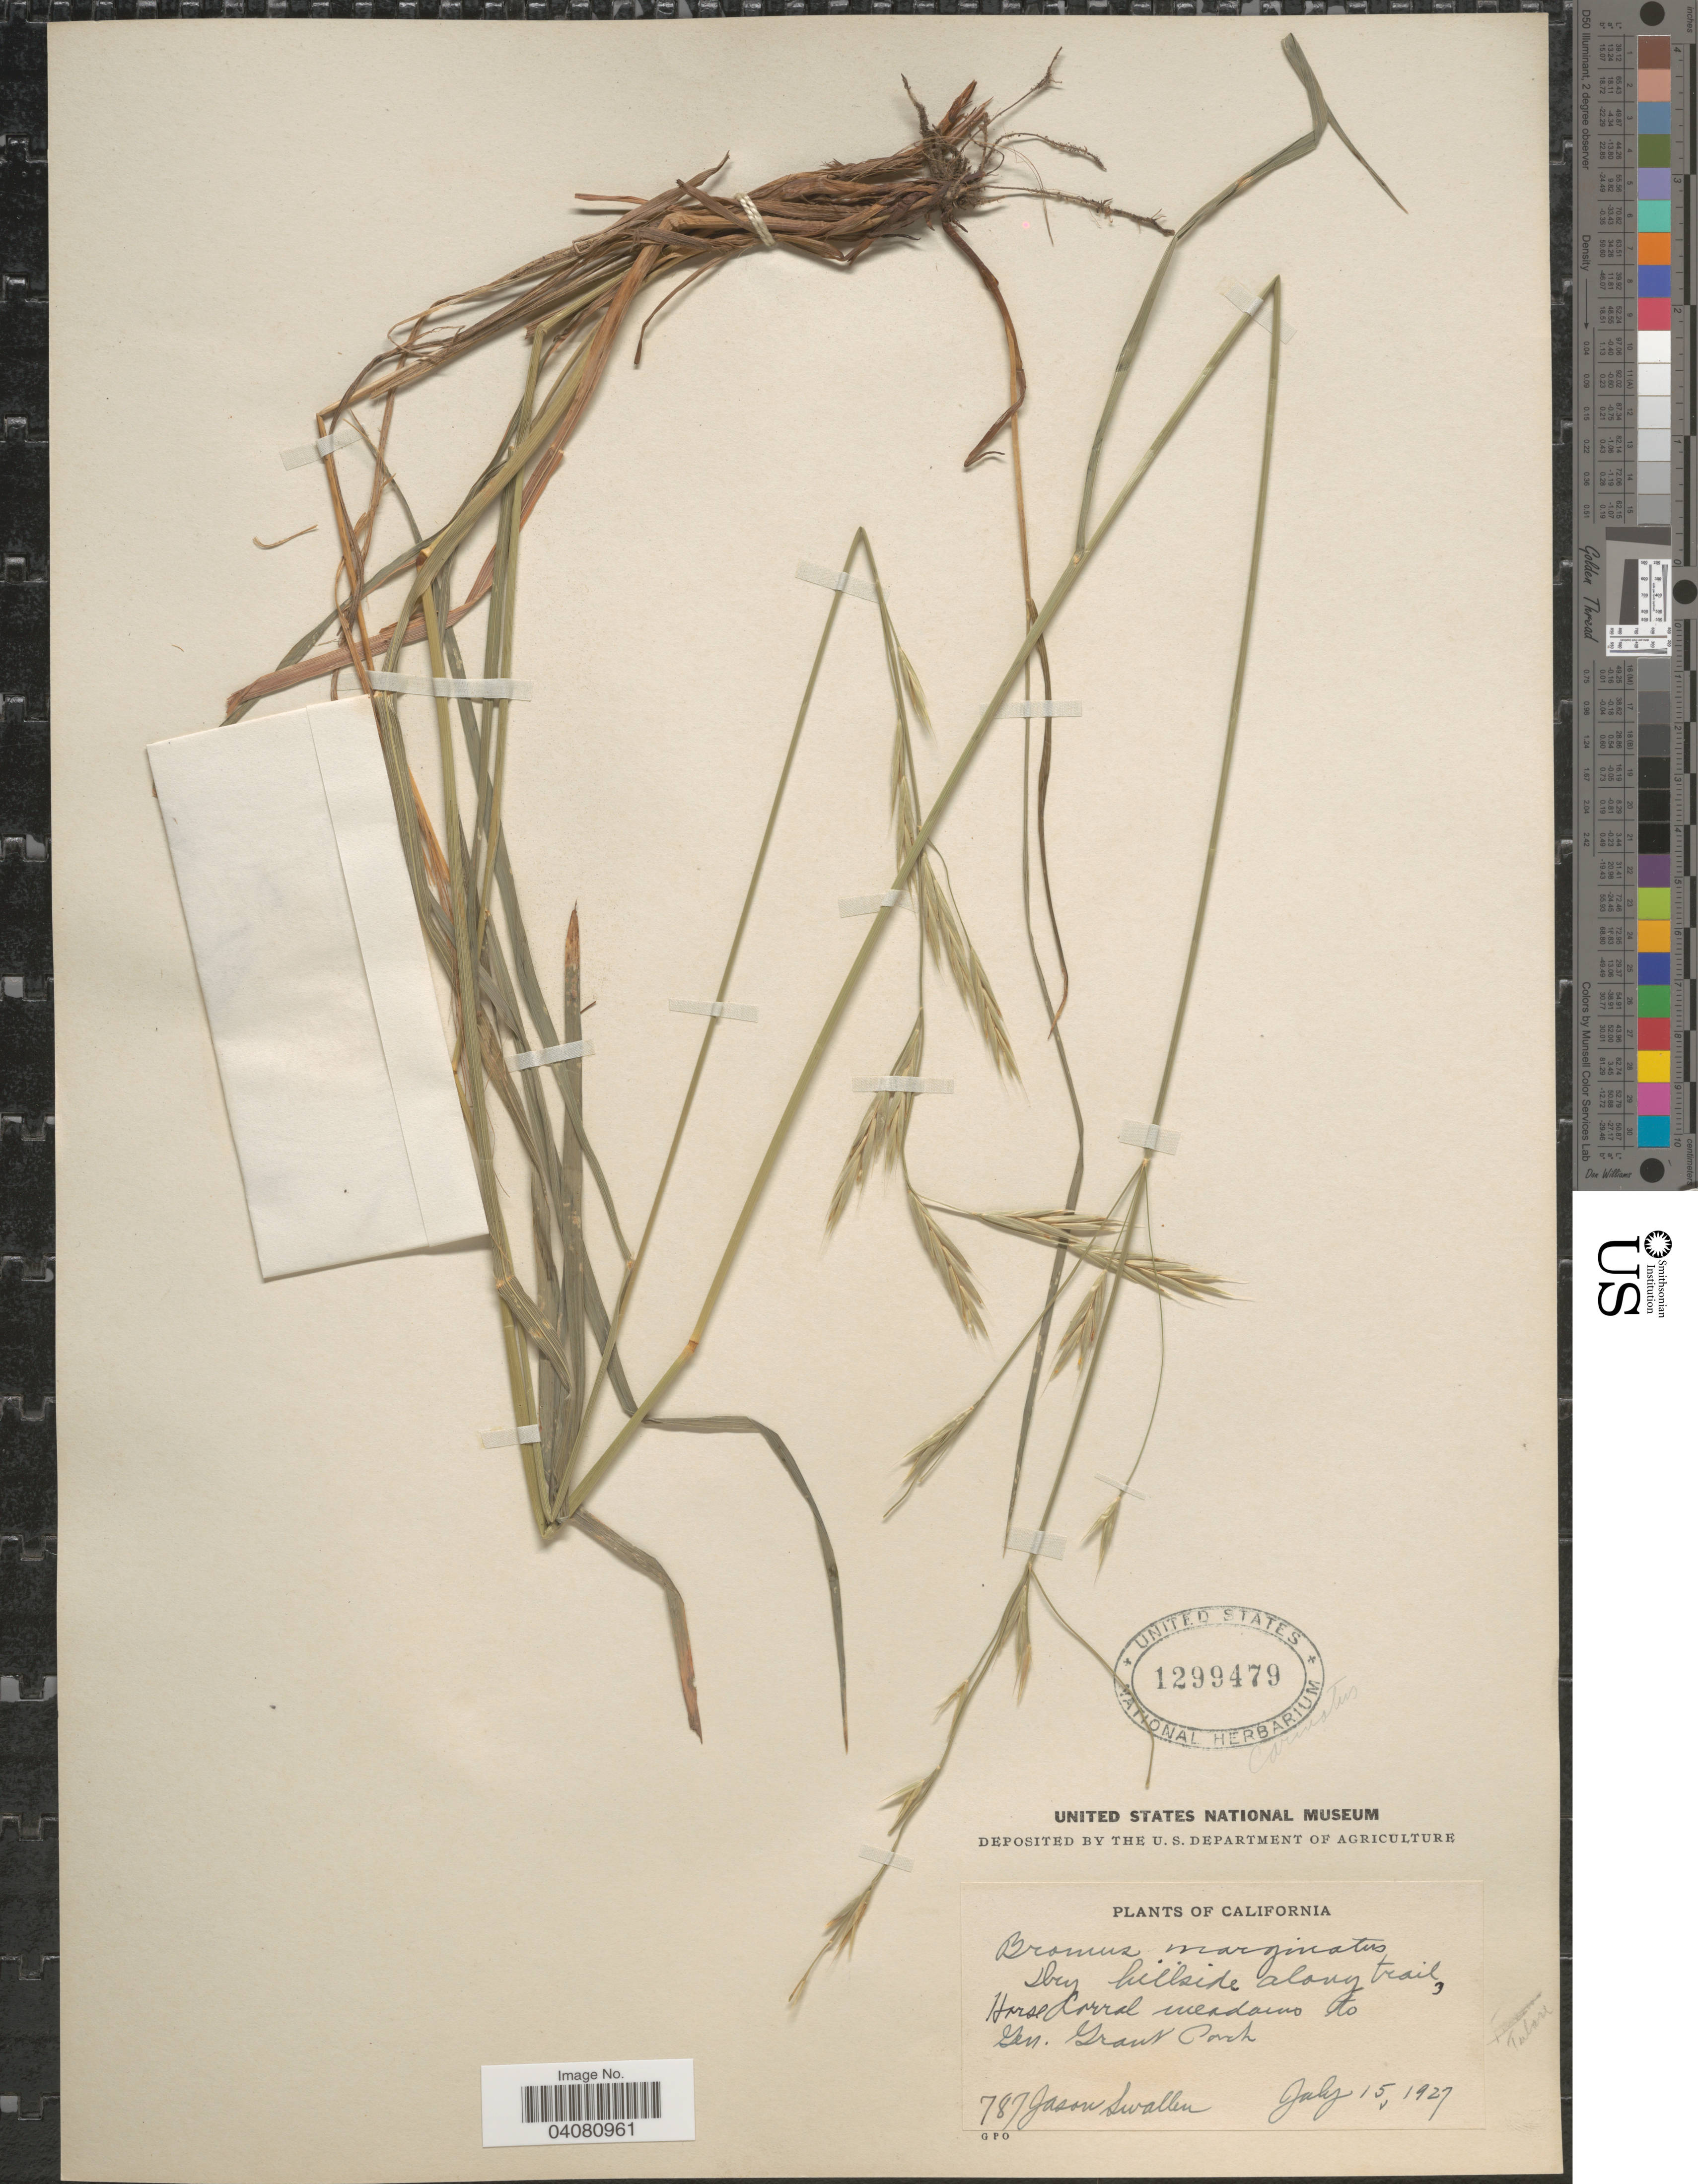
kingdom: Plantae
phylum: Tracheophyta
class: Liliopsida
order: Poales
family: Poaceae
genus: Bromus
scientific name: Bromus carinatus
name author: Hook. & Arn.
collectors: J. R. Swallen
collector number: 787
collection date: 1927-07-15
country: United States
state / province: California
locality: Dry hillside along, trail, Horse Corral meadows to Gen, Grant Park. Tulare.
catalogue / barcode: US 1299479